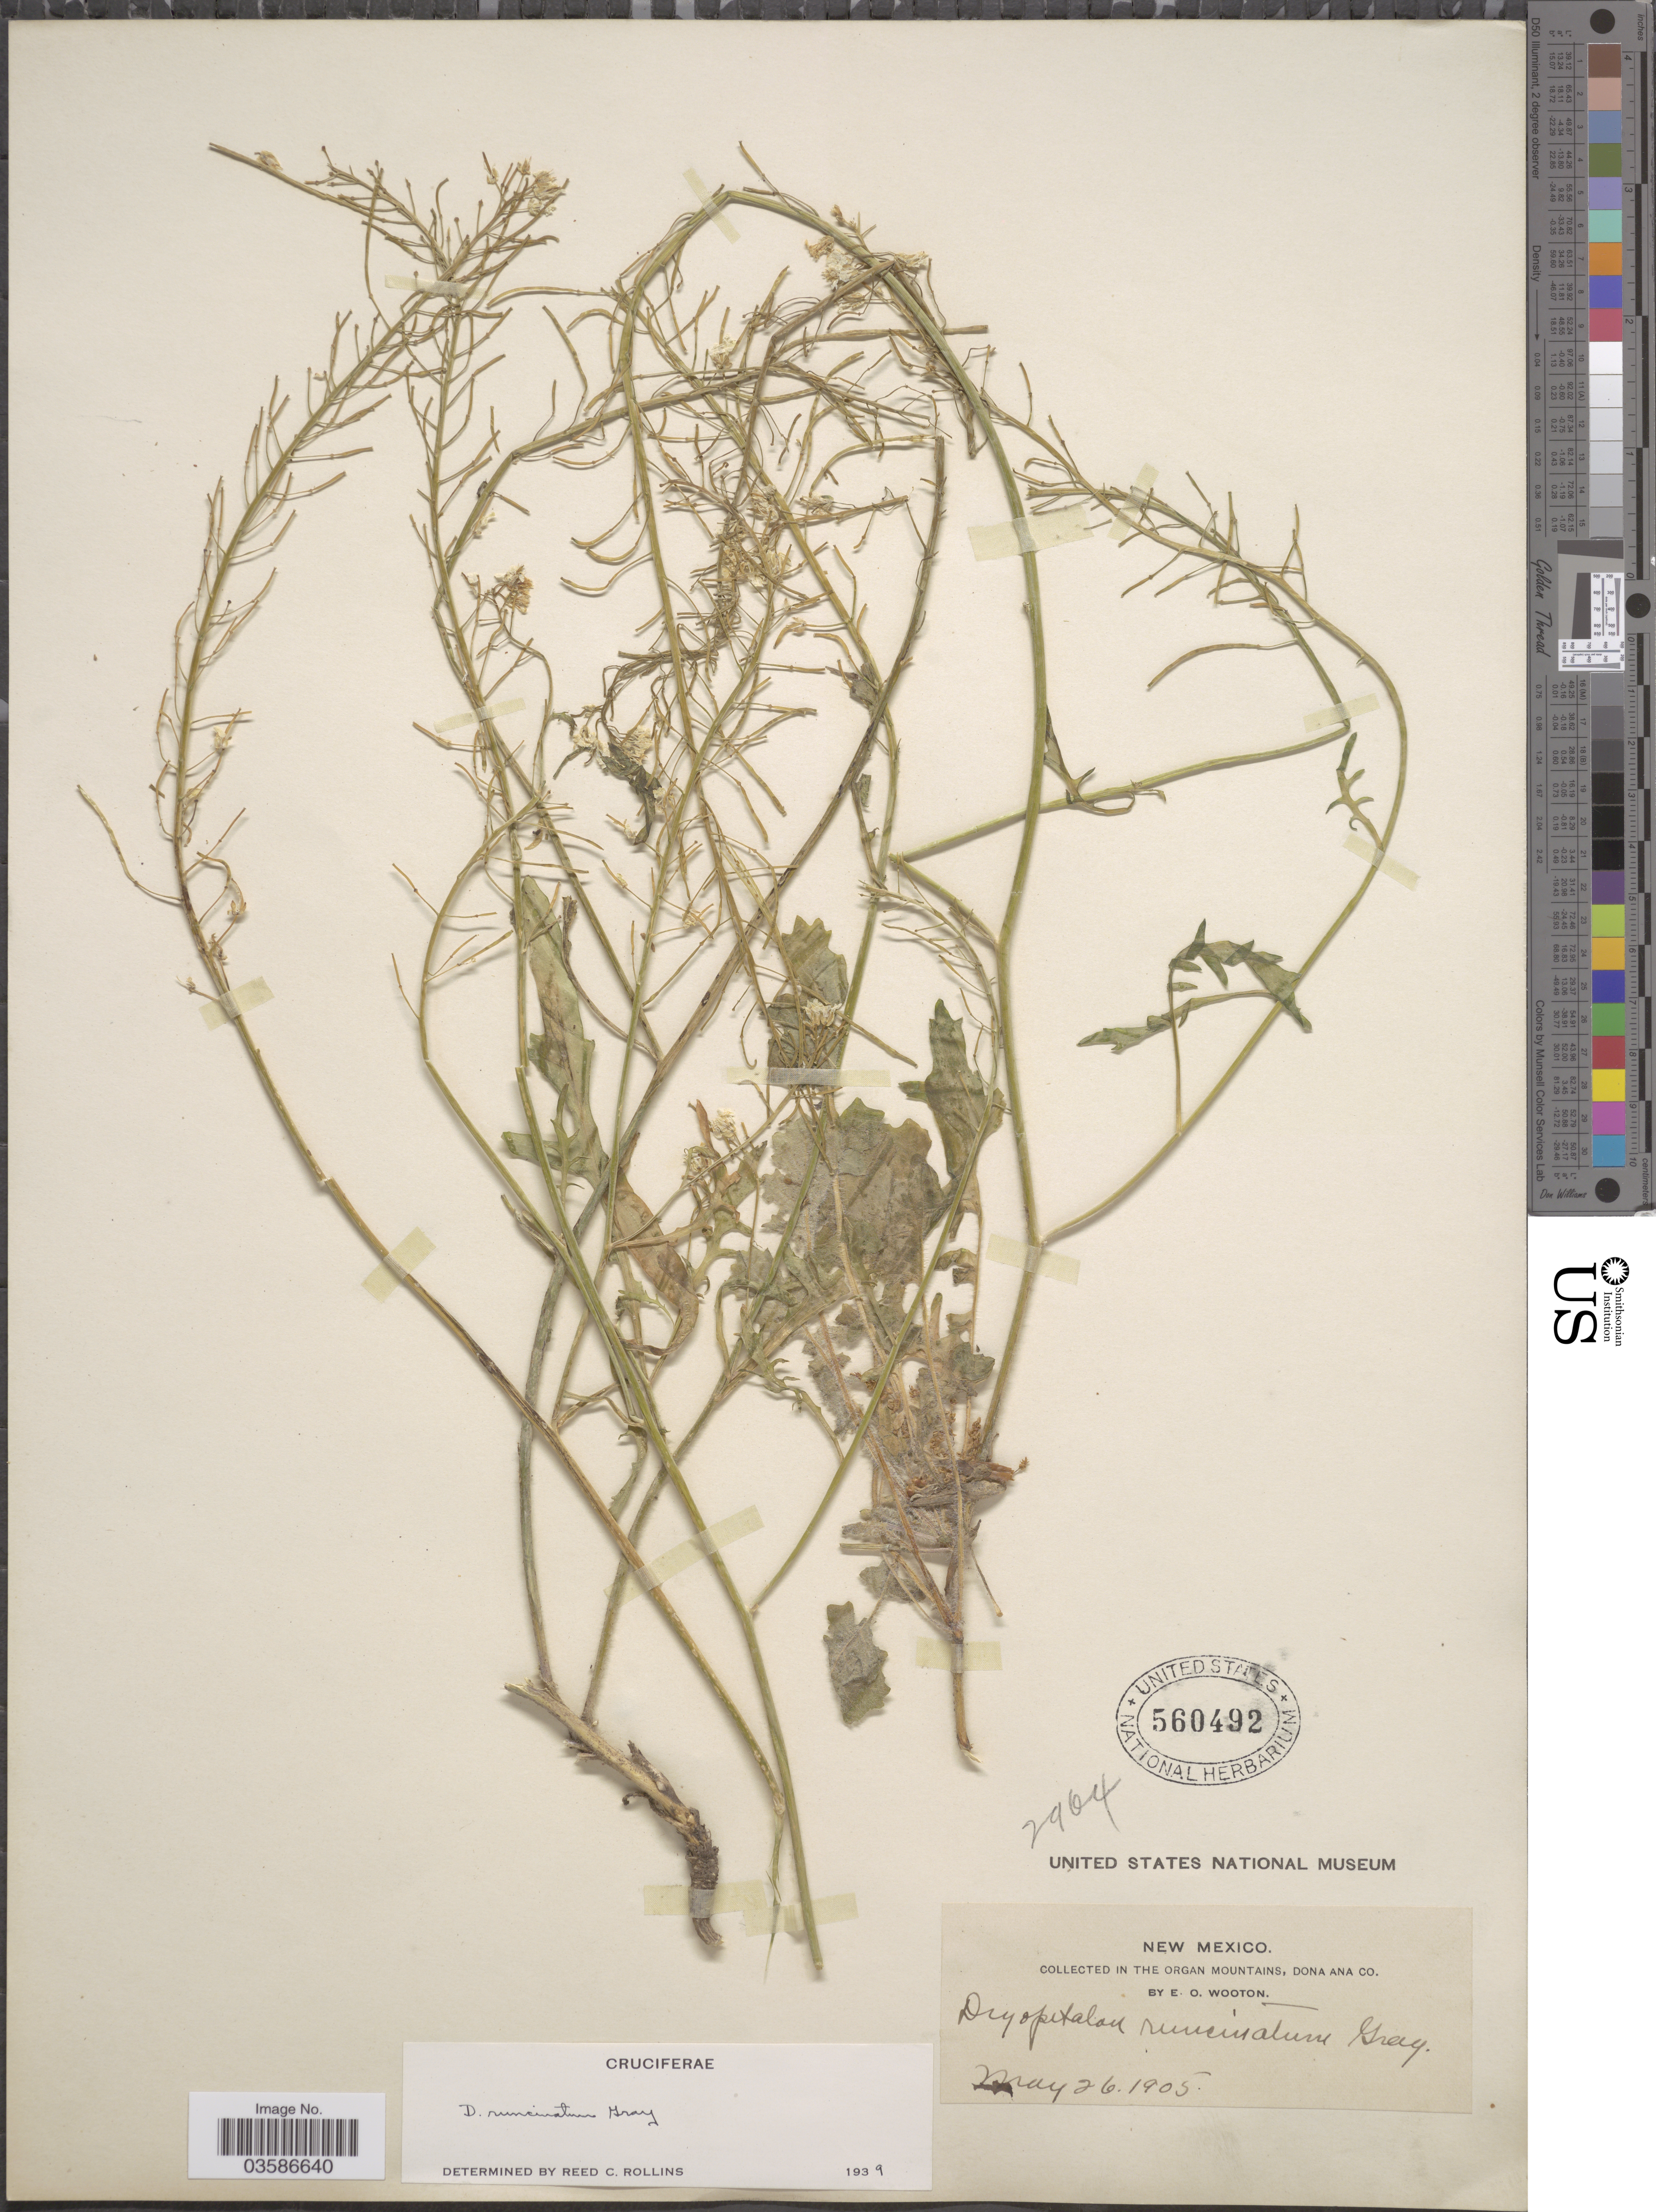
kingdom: Plantae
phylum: Tracheophyta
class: Magnoliopsida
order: Brassicales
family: Brassicaceae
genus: Dryopetalon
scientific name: Dryopetalon runcinatum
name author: A. Gray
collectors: E. O. Wooton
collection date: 1905-05-26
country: United States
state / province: New Mexico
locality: Organ Mountains, Dona Ana Co.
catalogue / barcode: US 560492